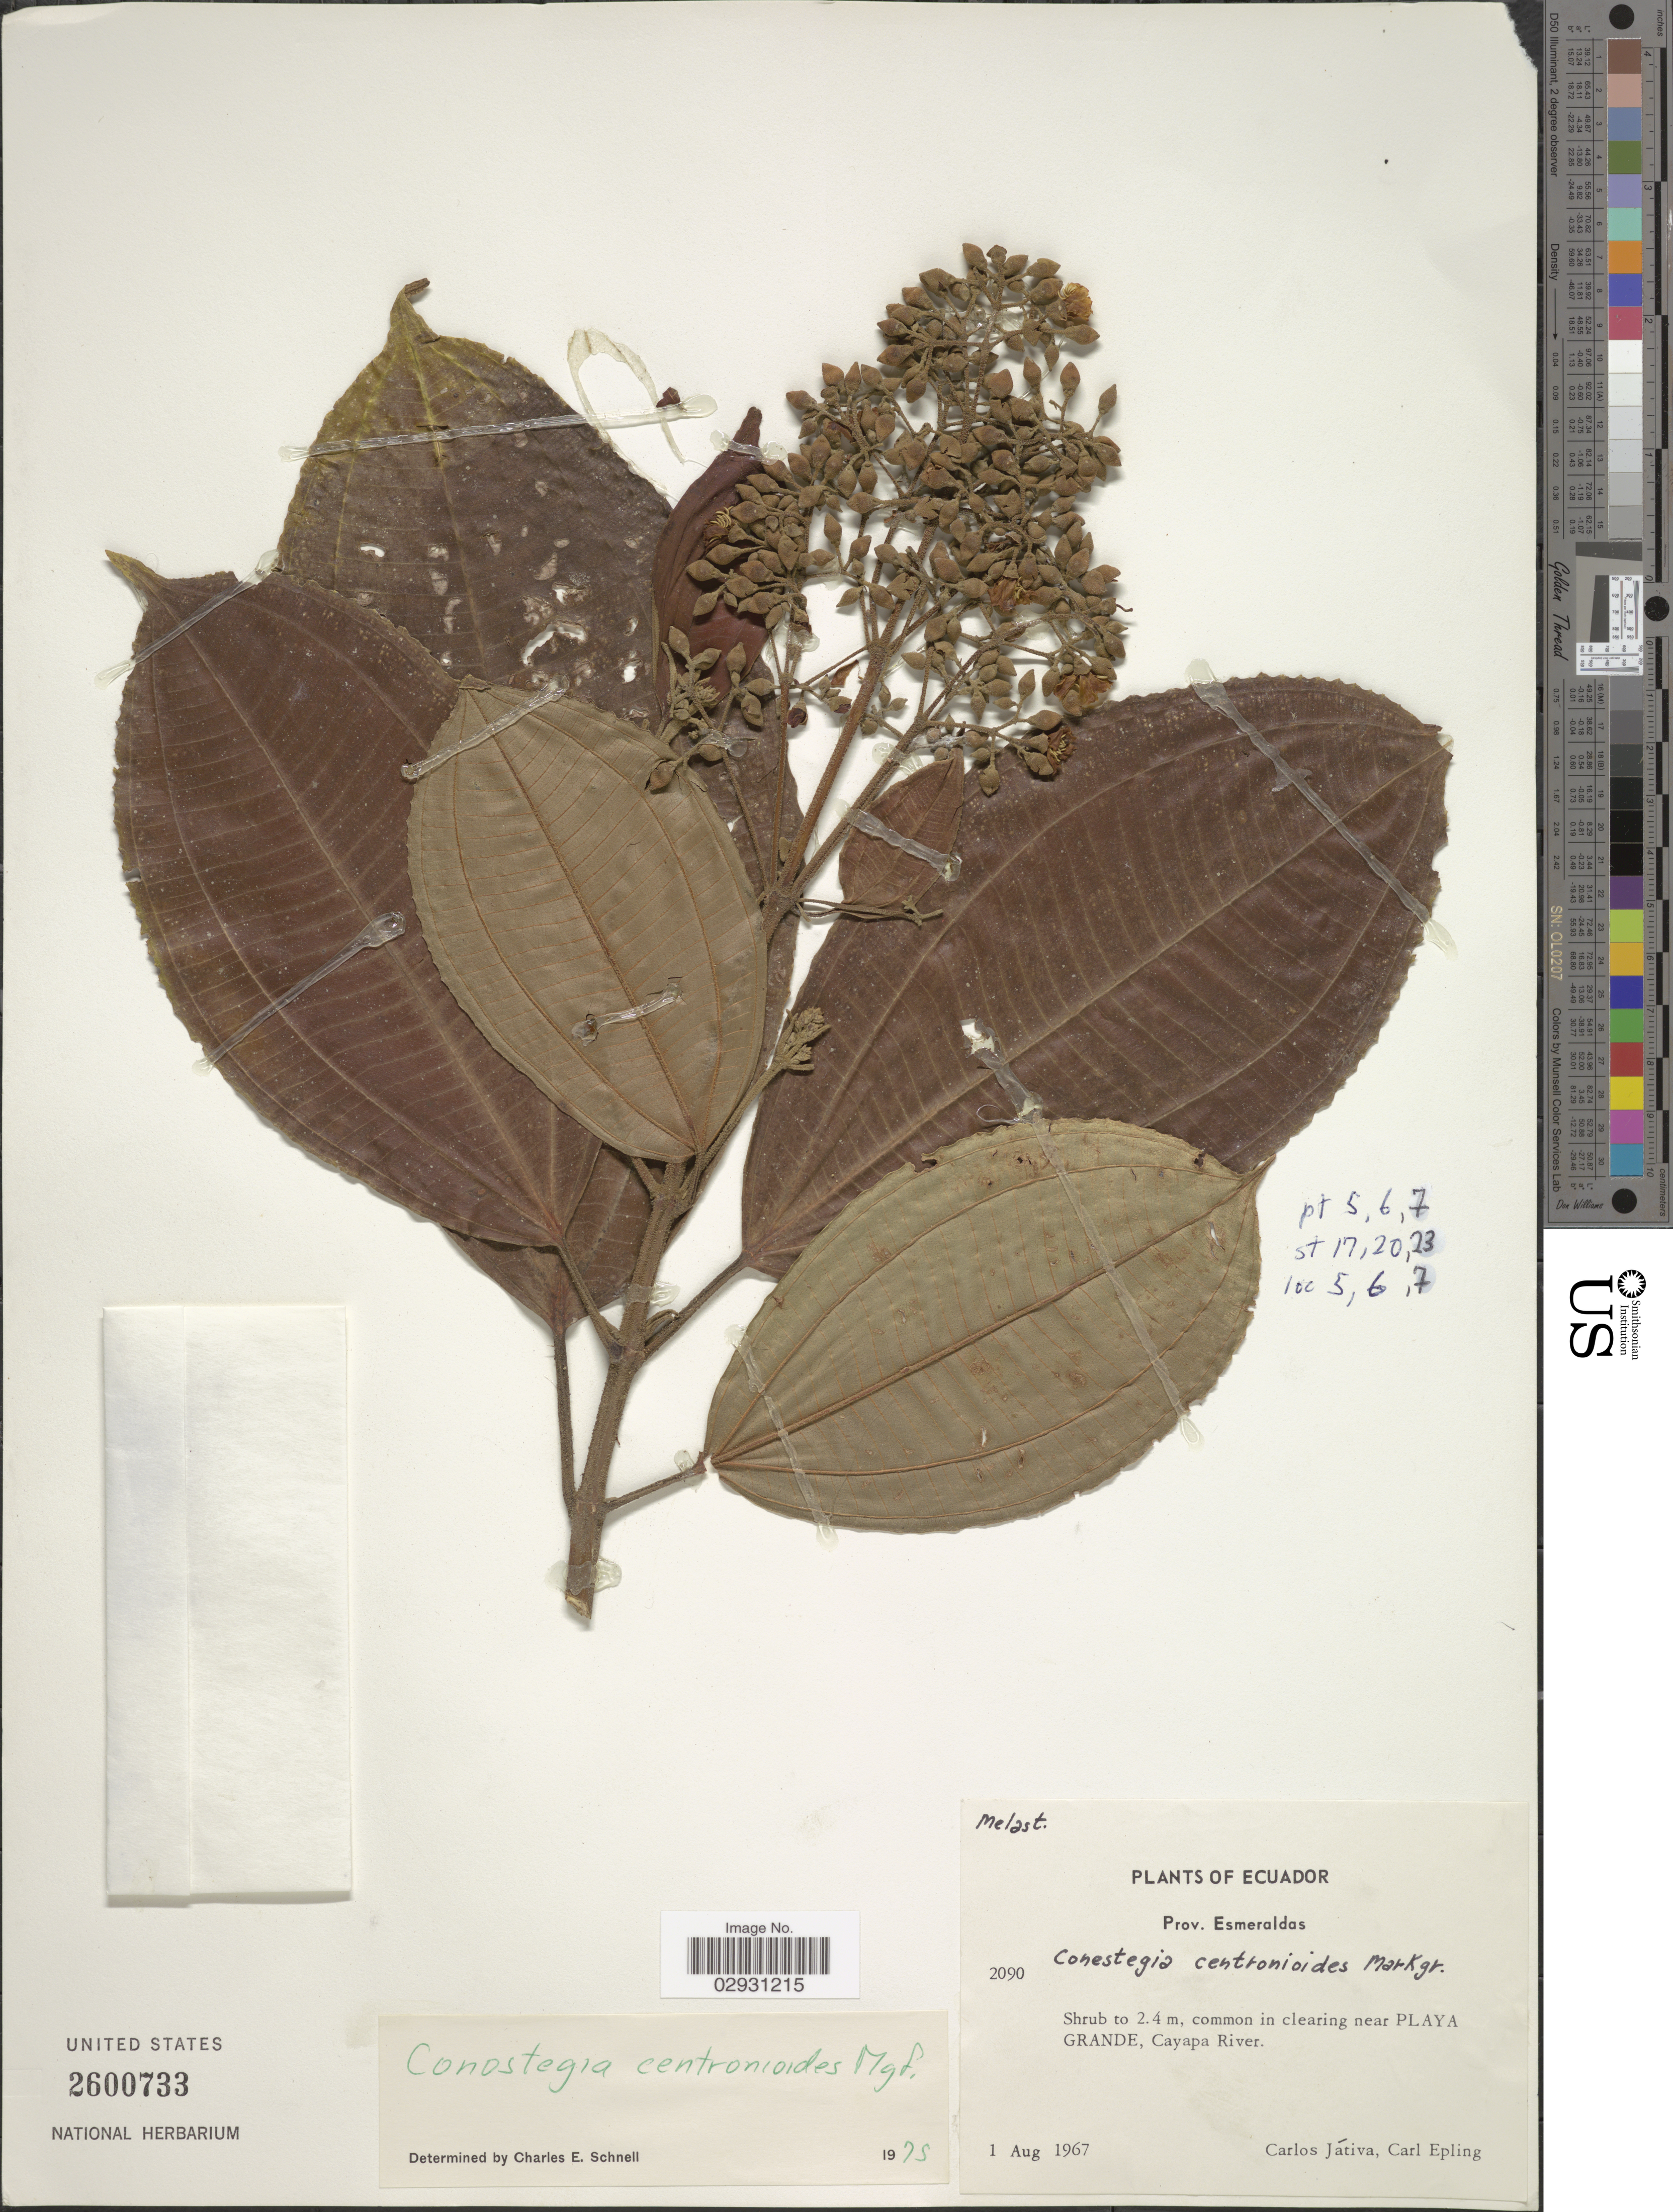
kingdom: Plantae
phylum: Tracheophyta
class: Magnoliopsida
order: Myrtales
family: Melastomataceae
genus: Conostegia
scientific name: Conostegia centronioides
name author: Markgr.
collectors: C. D. Játiva & C. C. Epling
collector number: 2090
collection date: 1967-08-01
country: Ecuador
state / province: Esmeraldas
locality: In clearing near Playa Grande, Cayapa River.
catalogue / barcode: US 2600733